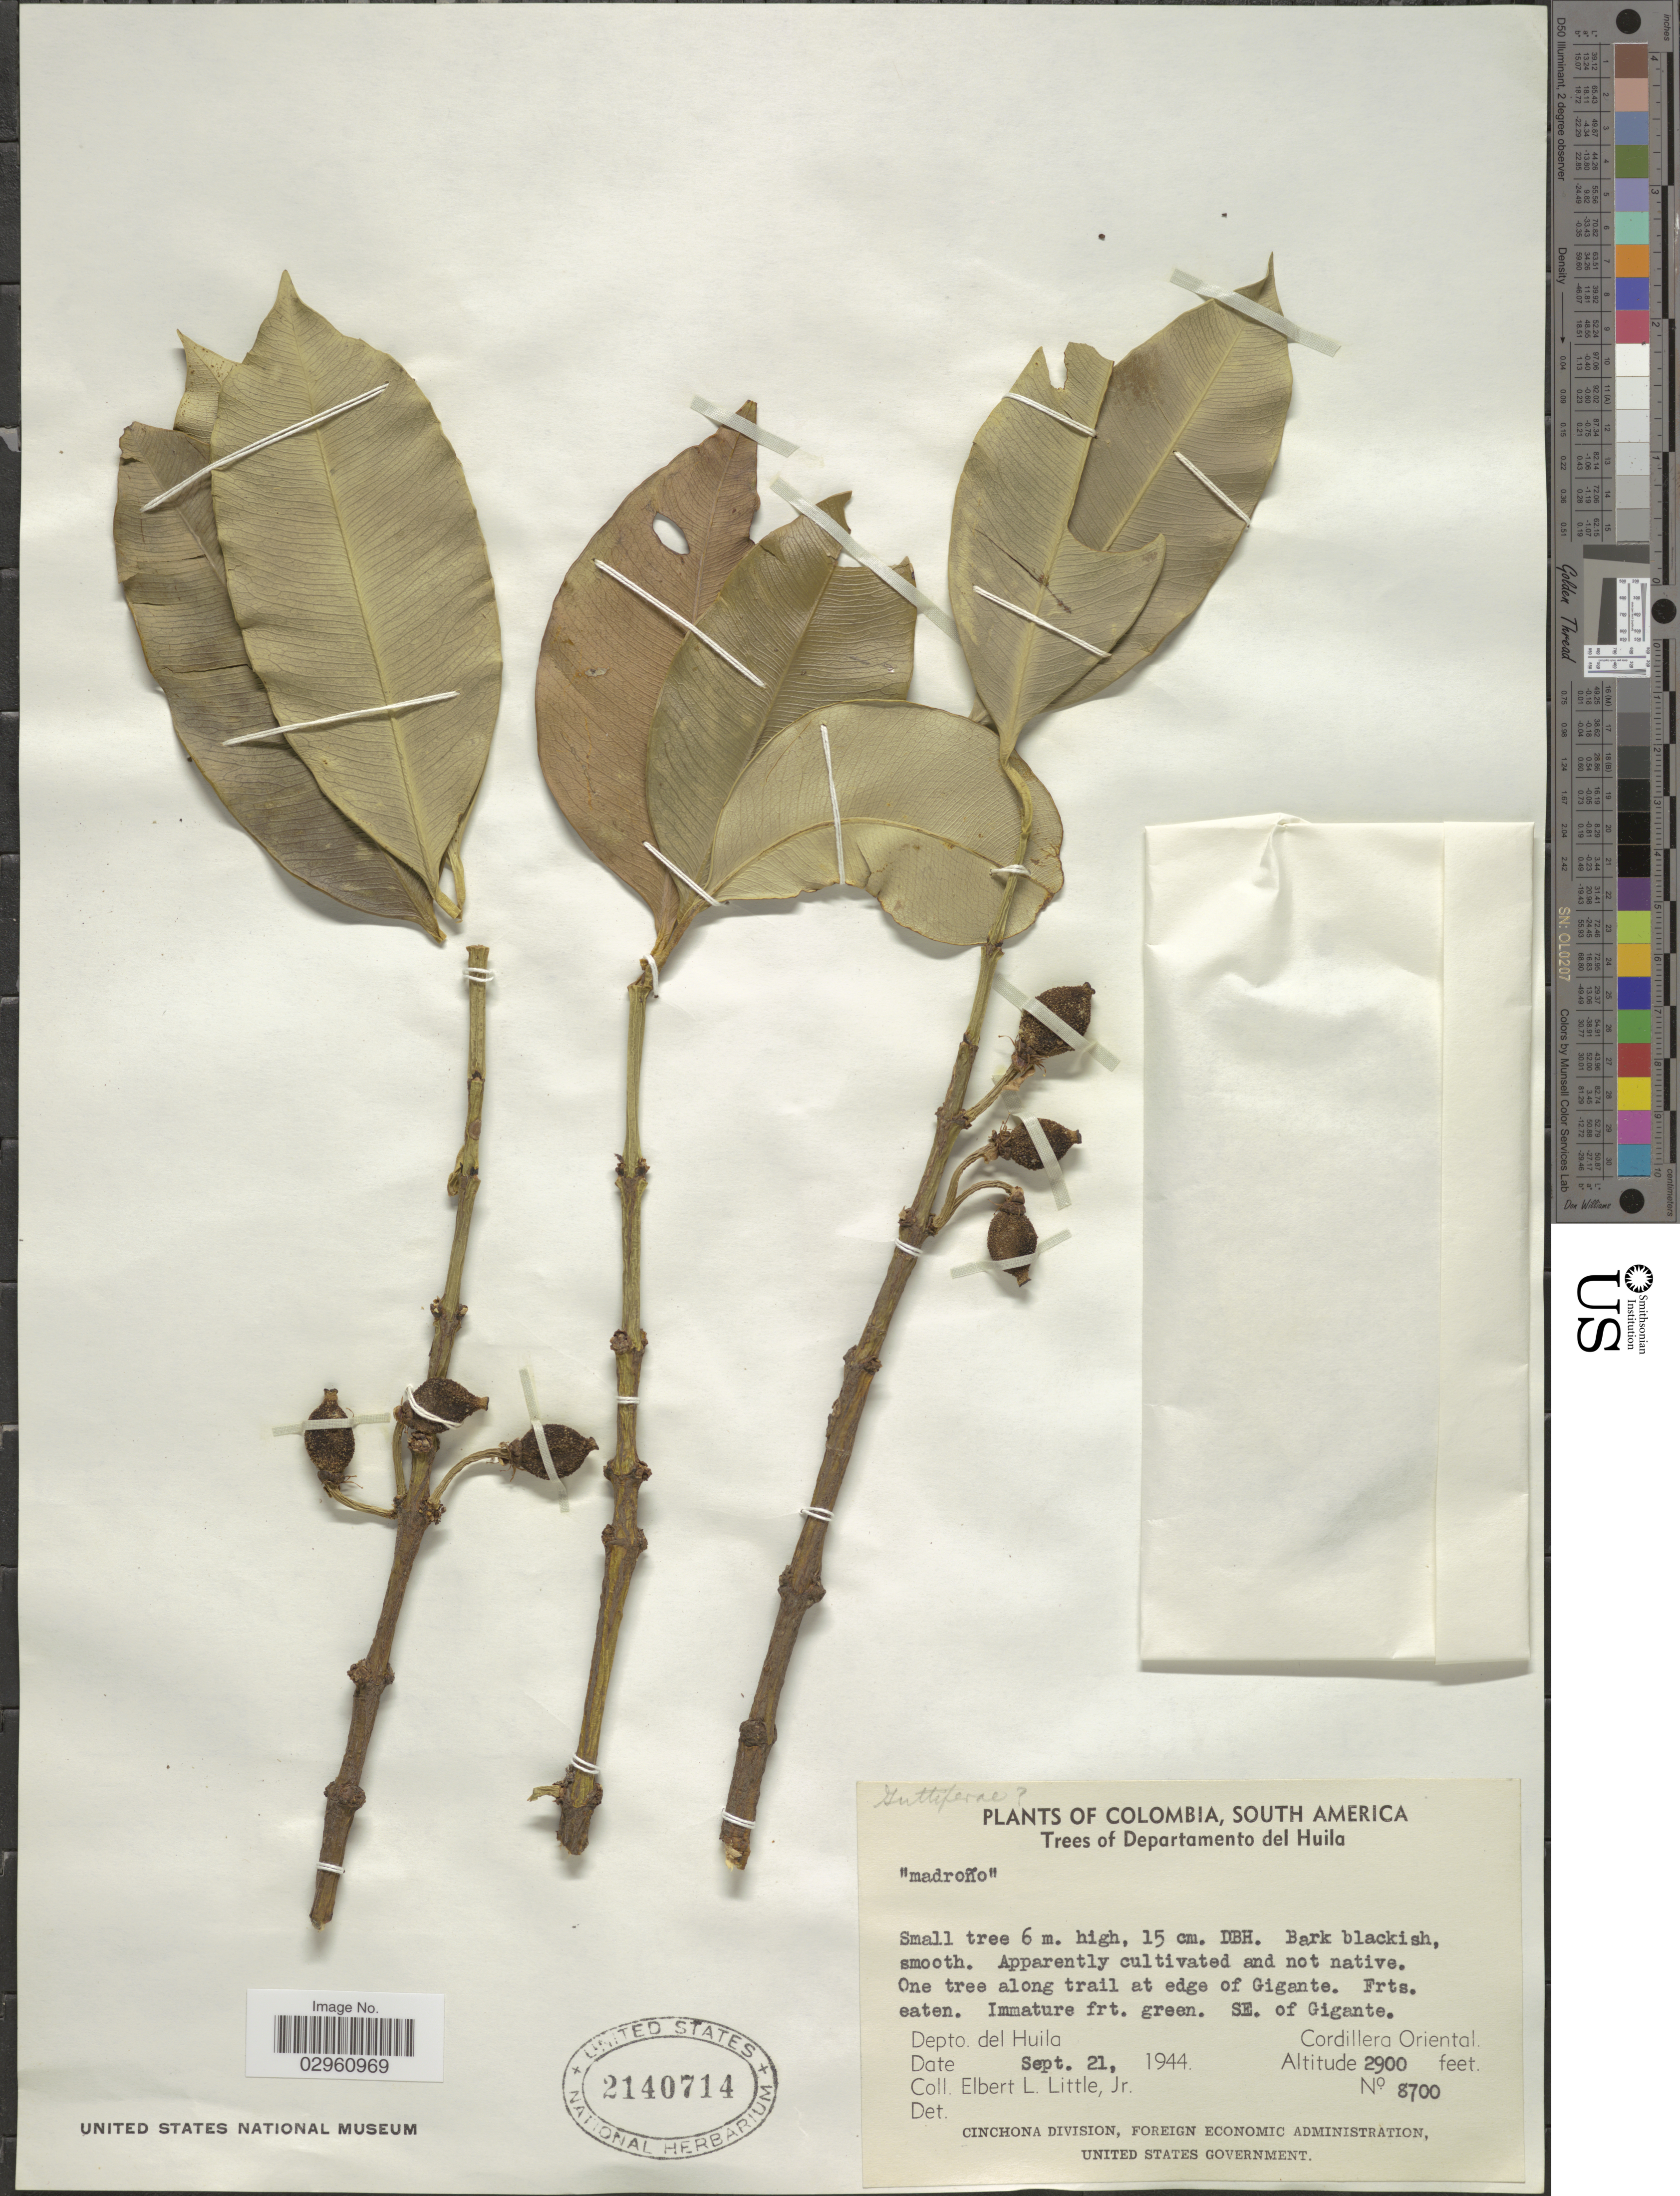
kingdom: Plantae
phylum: Tracheophyta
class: Magnoliopsida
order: Malpighiales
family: Clusiaceae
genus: Garcinia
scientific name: Garcinia madruno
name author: (Kunth) Hammel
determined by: Strong, Mark T., (BOT), Smithsonian Institution - National Museum of Natural History (UNITED STATES)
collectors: E. L. Little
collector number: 8700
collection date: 1944-09-21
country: Colombia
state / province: Huila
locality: Departamento del Huila. SE. of Gigante. Depto. del Huila. Cordillera Oriental.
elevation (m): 884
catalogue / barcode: US 2140714